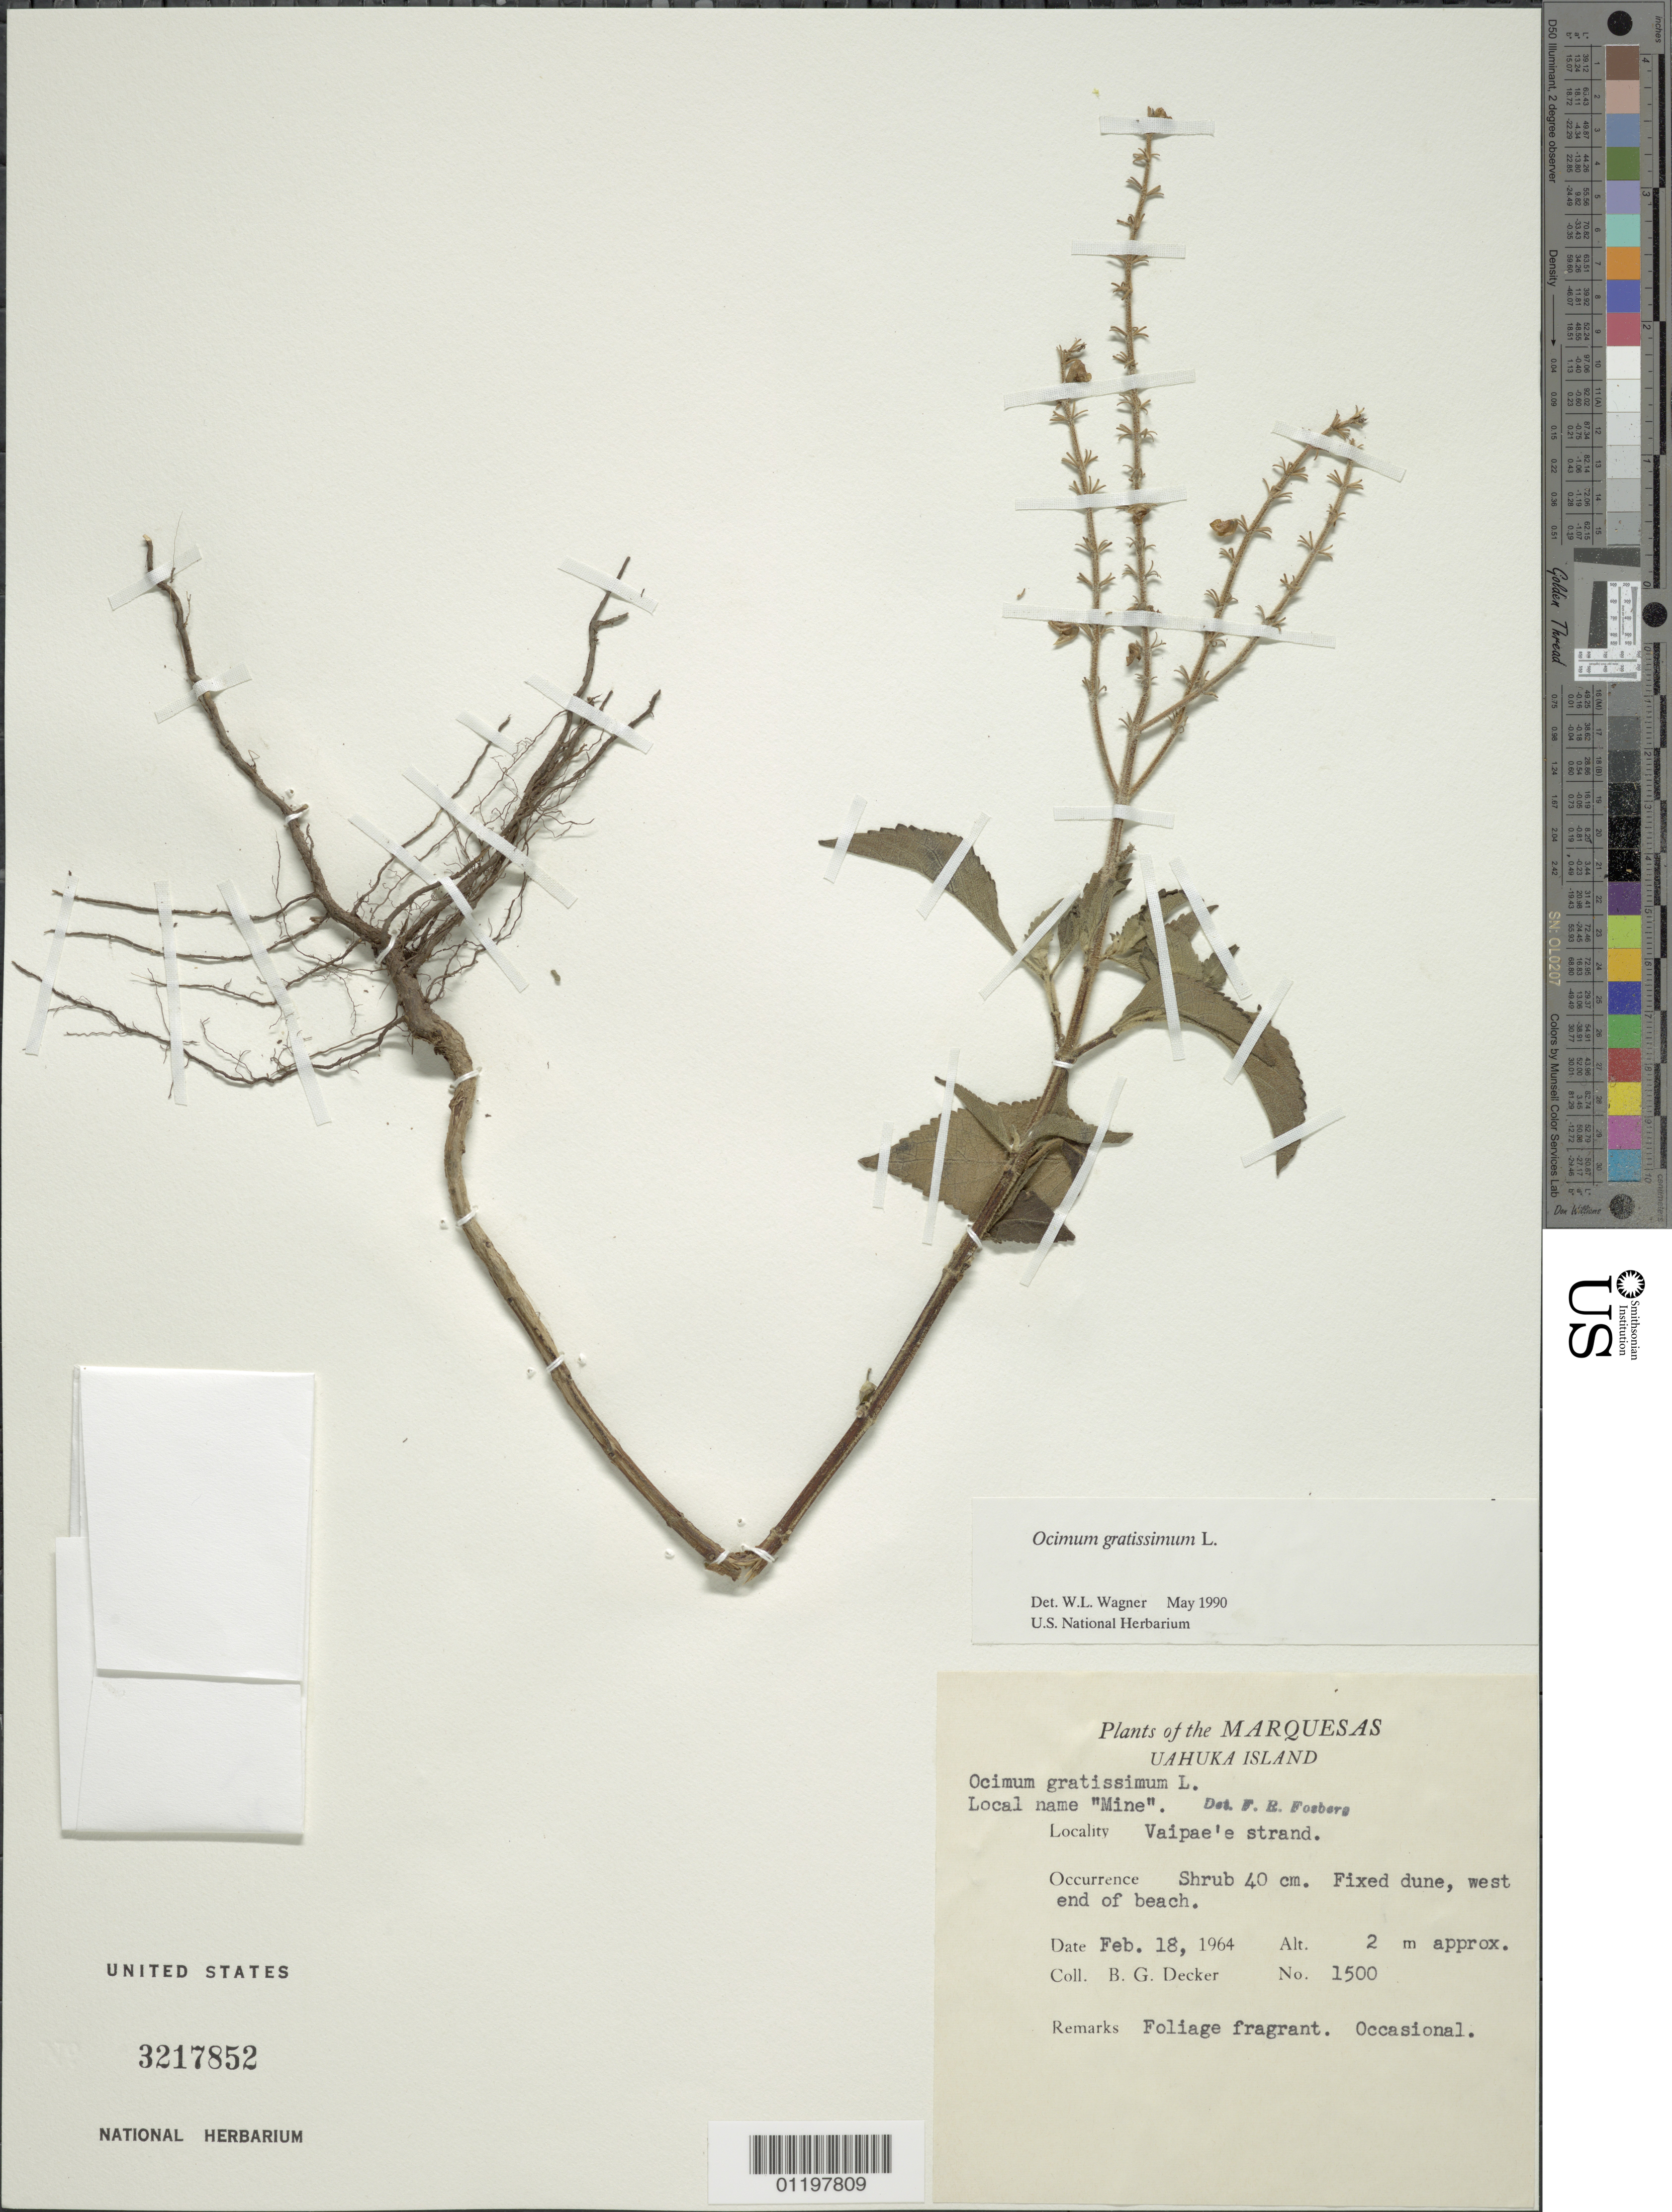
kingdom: Plantae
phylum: Tracheophyta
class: Magnoliopsida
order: Lamiales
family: Lamiaceae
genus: Ocimum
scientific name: Ocimum gratissimum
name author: L.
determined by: Wagner, W. L., (BOT), Smithsonian Institution - National Museum of Natural History (UNITED STATES)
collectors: B. G. Decker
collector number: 1500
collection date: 1964-02-18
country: French Polynesia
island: Ua Huka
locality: Vaipae'e strand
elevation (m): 2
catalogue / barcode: US 3217852